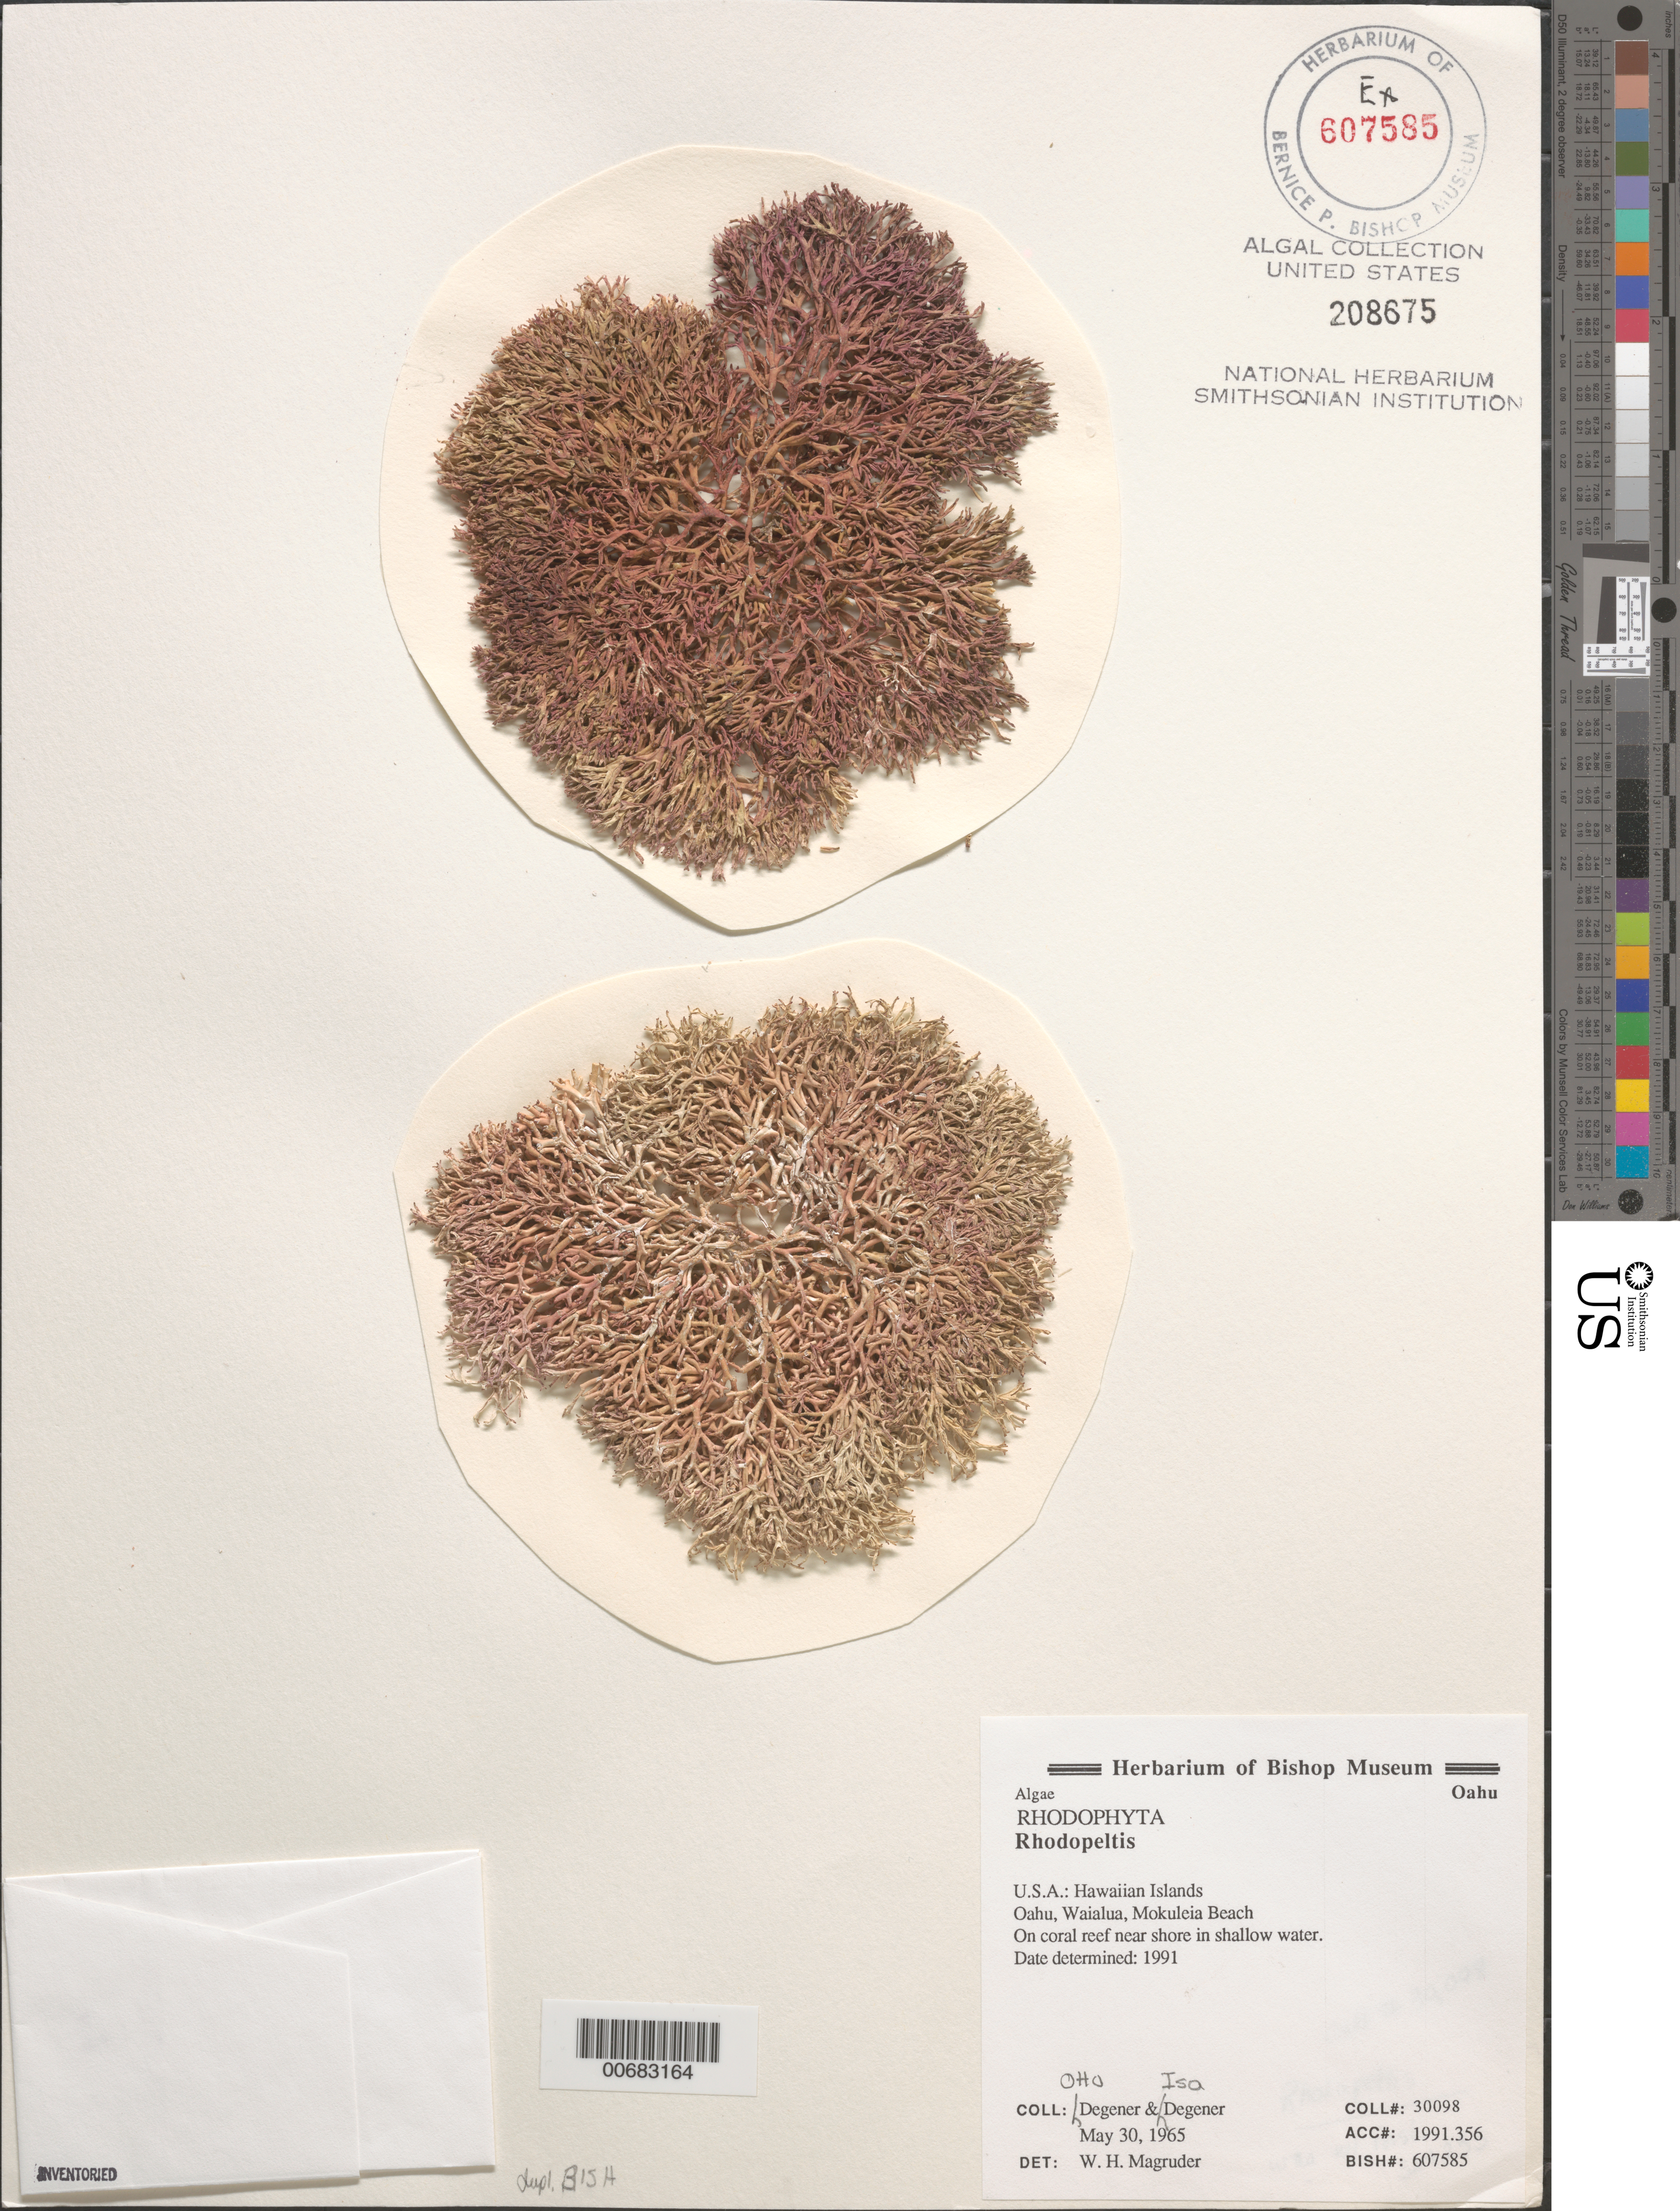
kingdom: Plantae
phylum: Rhodophyta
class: Florideophyceae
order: Gigartinales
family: Dumontiaceae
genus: Rhodopeltis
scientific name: Rhodopeltis sp.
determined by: Magruder, W. H.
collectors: O. Degener & I. Degener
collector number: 30098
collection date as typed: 30 May 1965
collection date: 1965-05-30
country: United States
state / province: Hawaii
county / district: Honolulu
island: Oahu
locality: Mokuleia Beach, Waialua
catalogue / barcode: US 208675